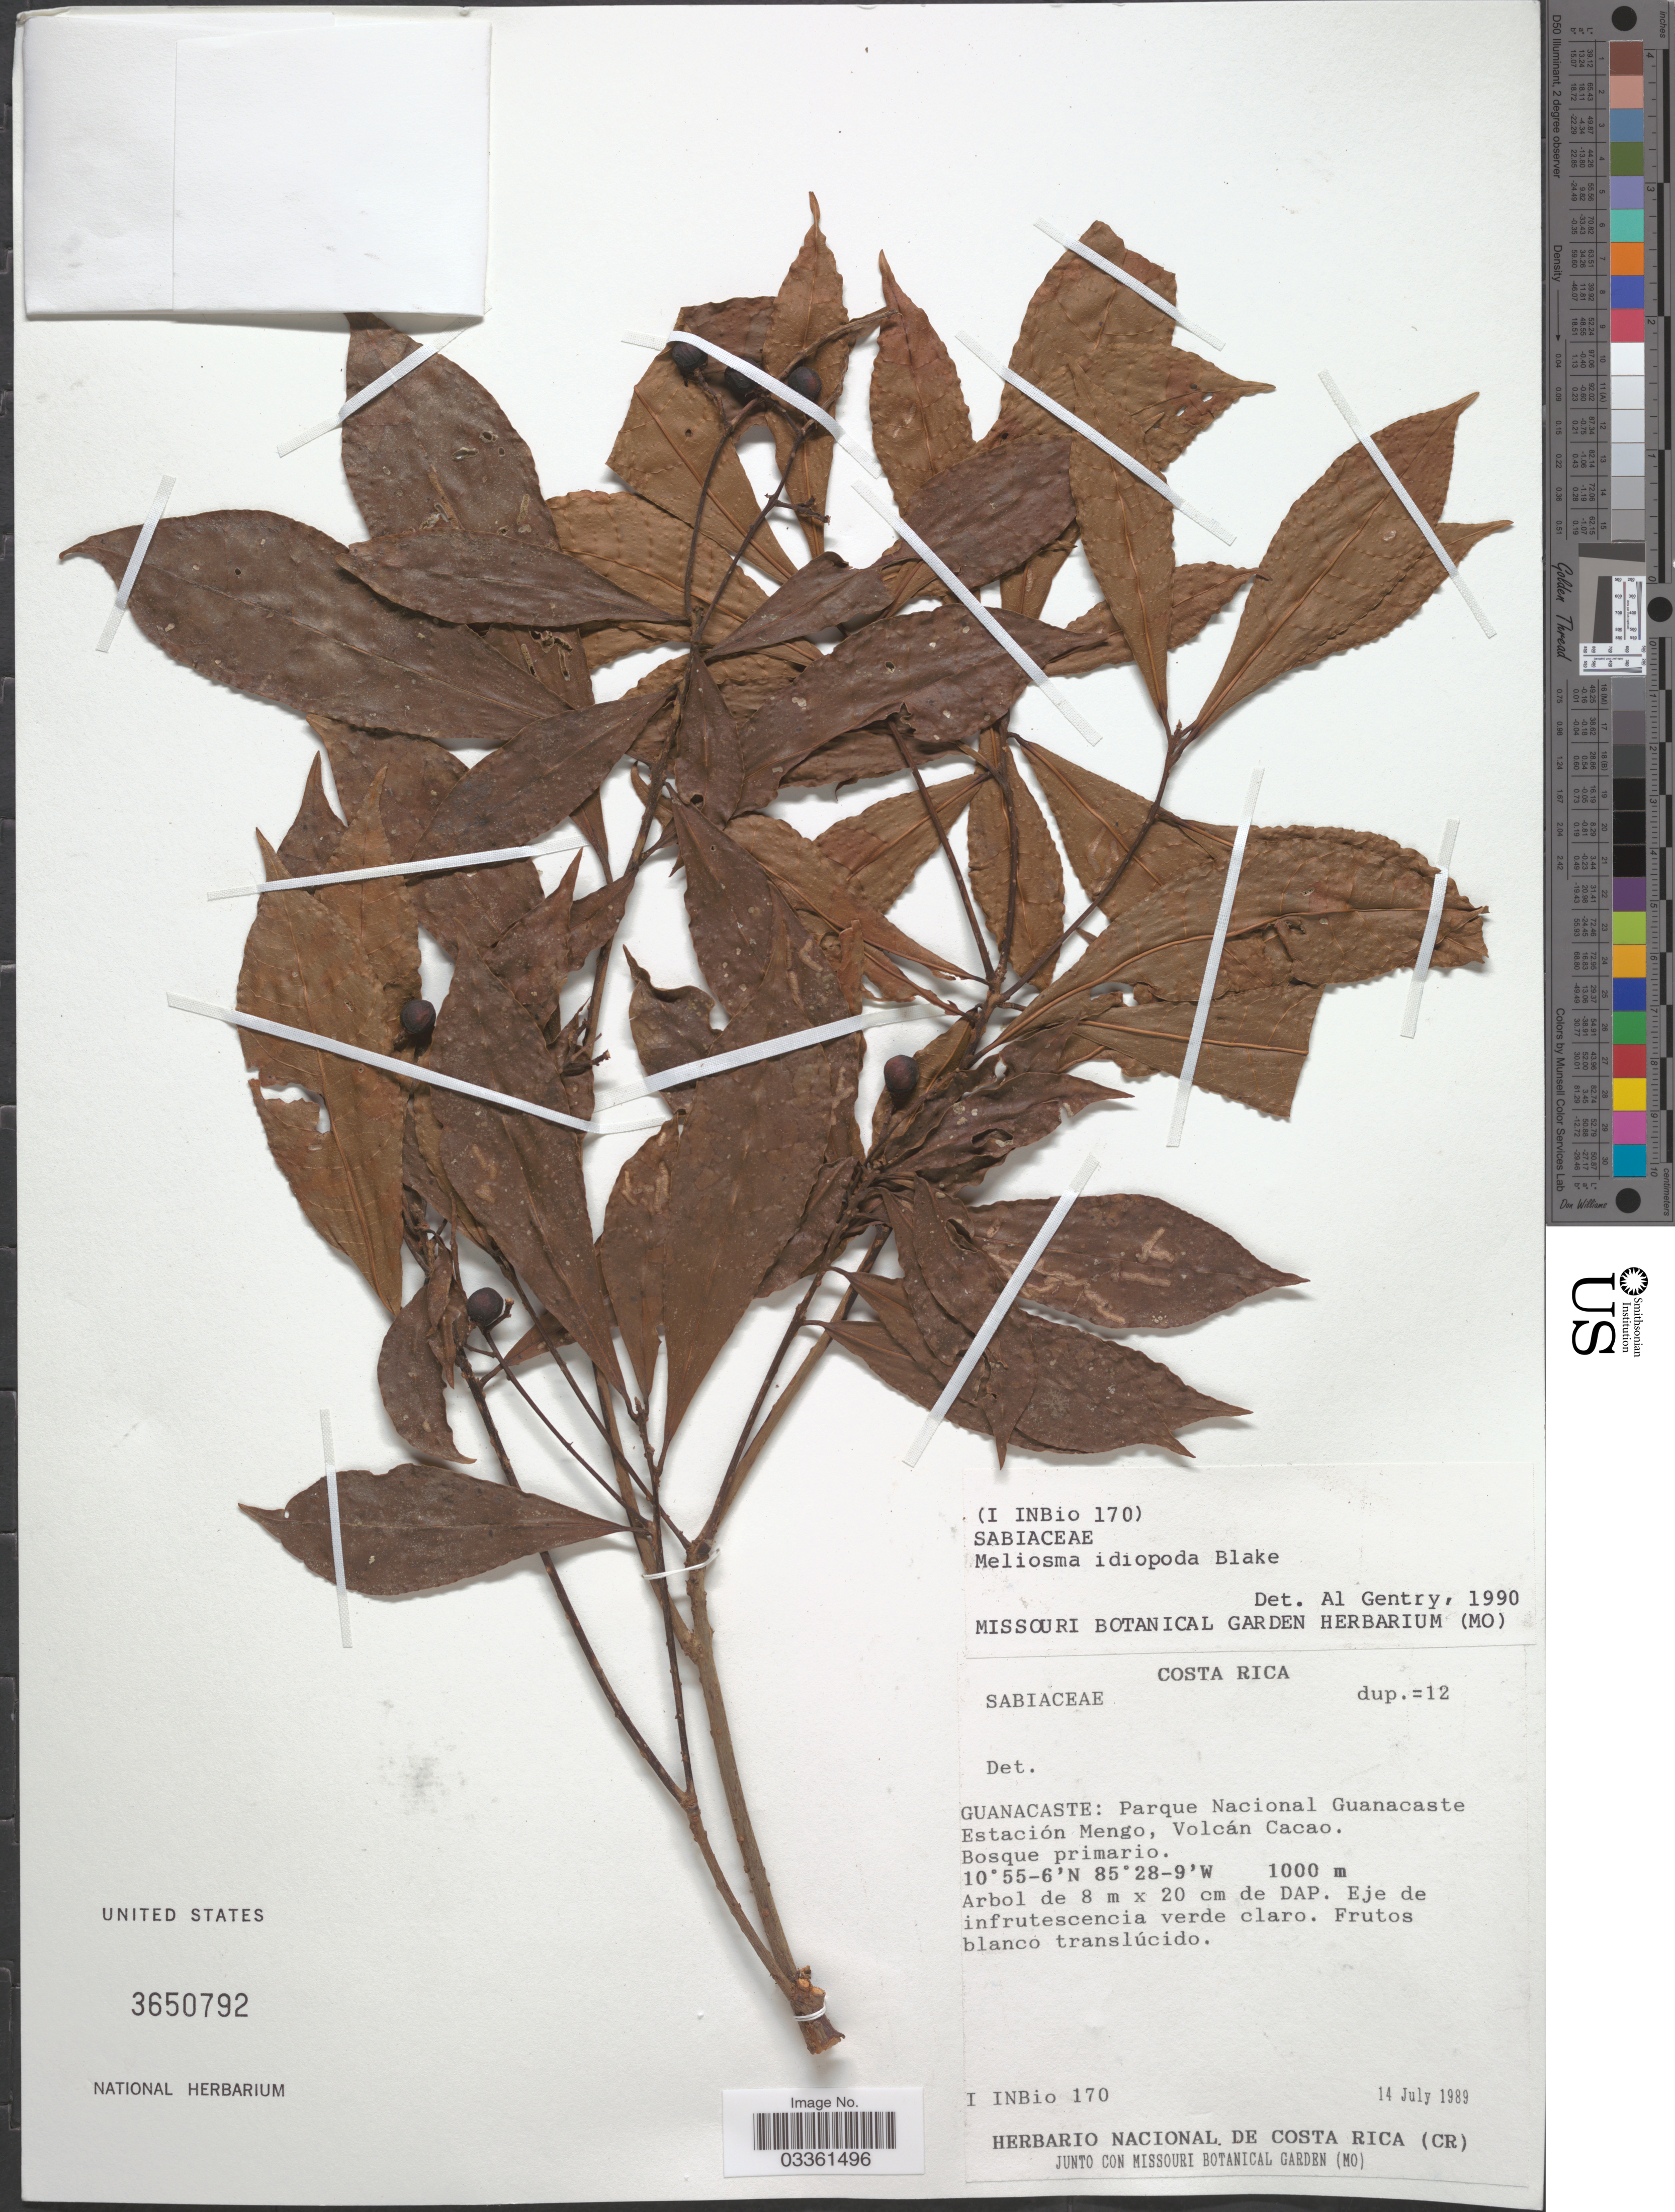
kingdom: Plantae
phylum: Tracheophyta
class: Magnoliopsida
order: Proteales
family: Sabiaceae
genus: Meliosma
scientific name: Meliosma idiopoda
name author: S.F. Blake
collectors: I. INBio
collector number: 170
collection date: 1989-07-14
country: Costa Rica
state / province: Guanacaste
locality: Parque Nacional Guanacaste Estación Mengo, Volçan Cacao.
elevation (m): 1000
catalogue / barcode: US 3650792